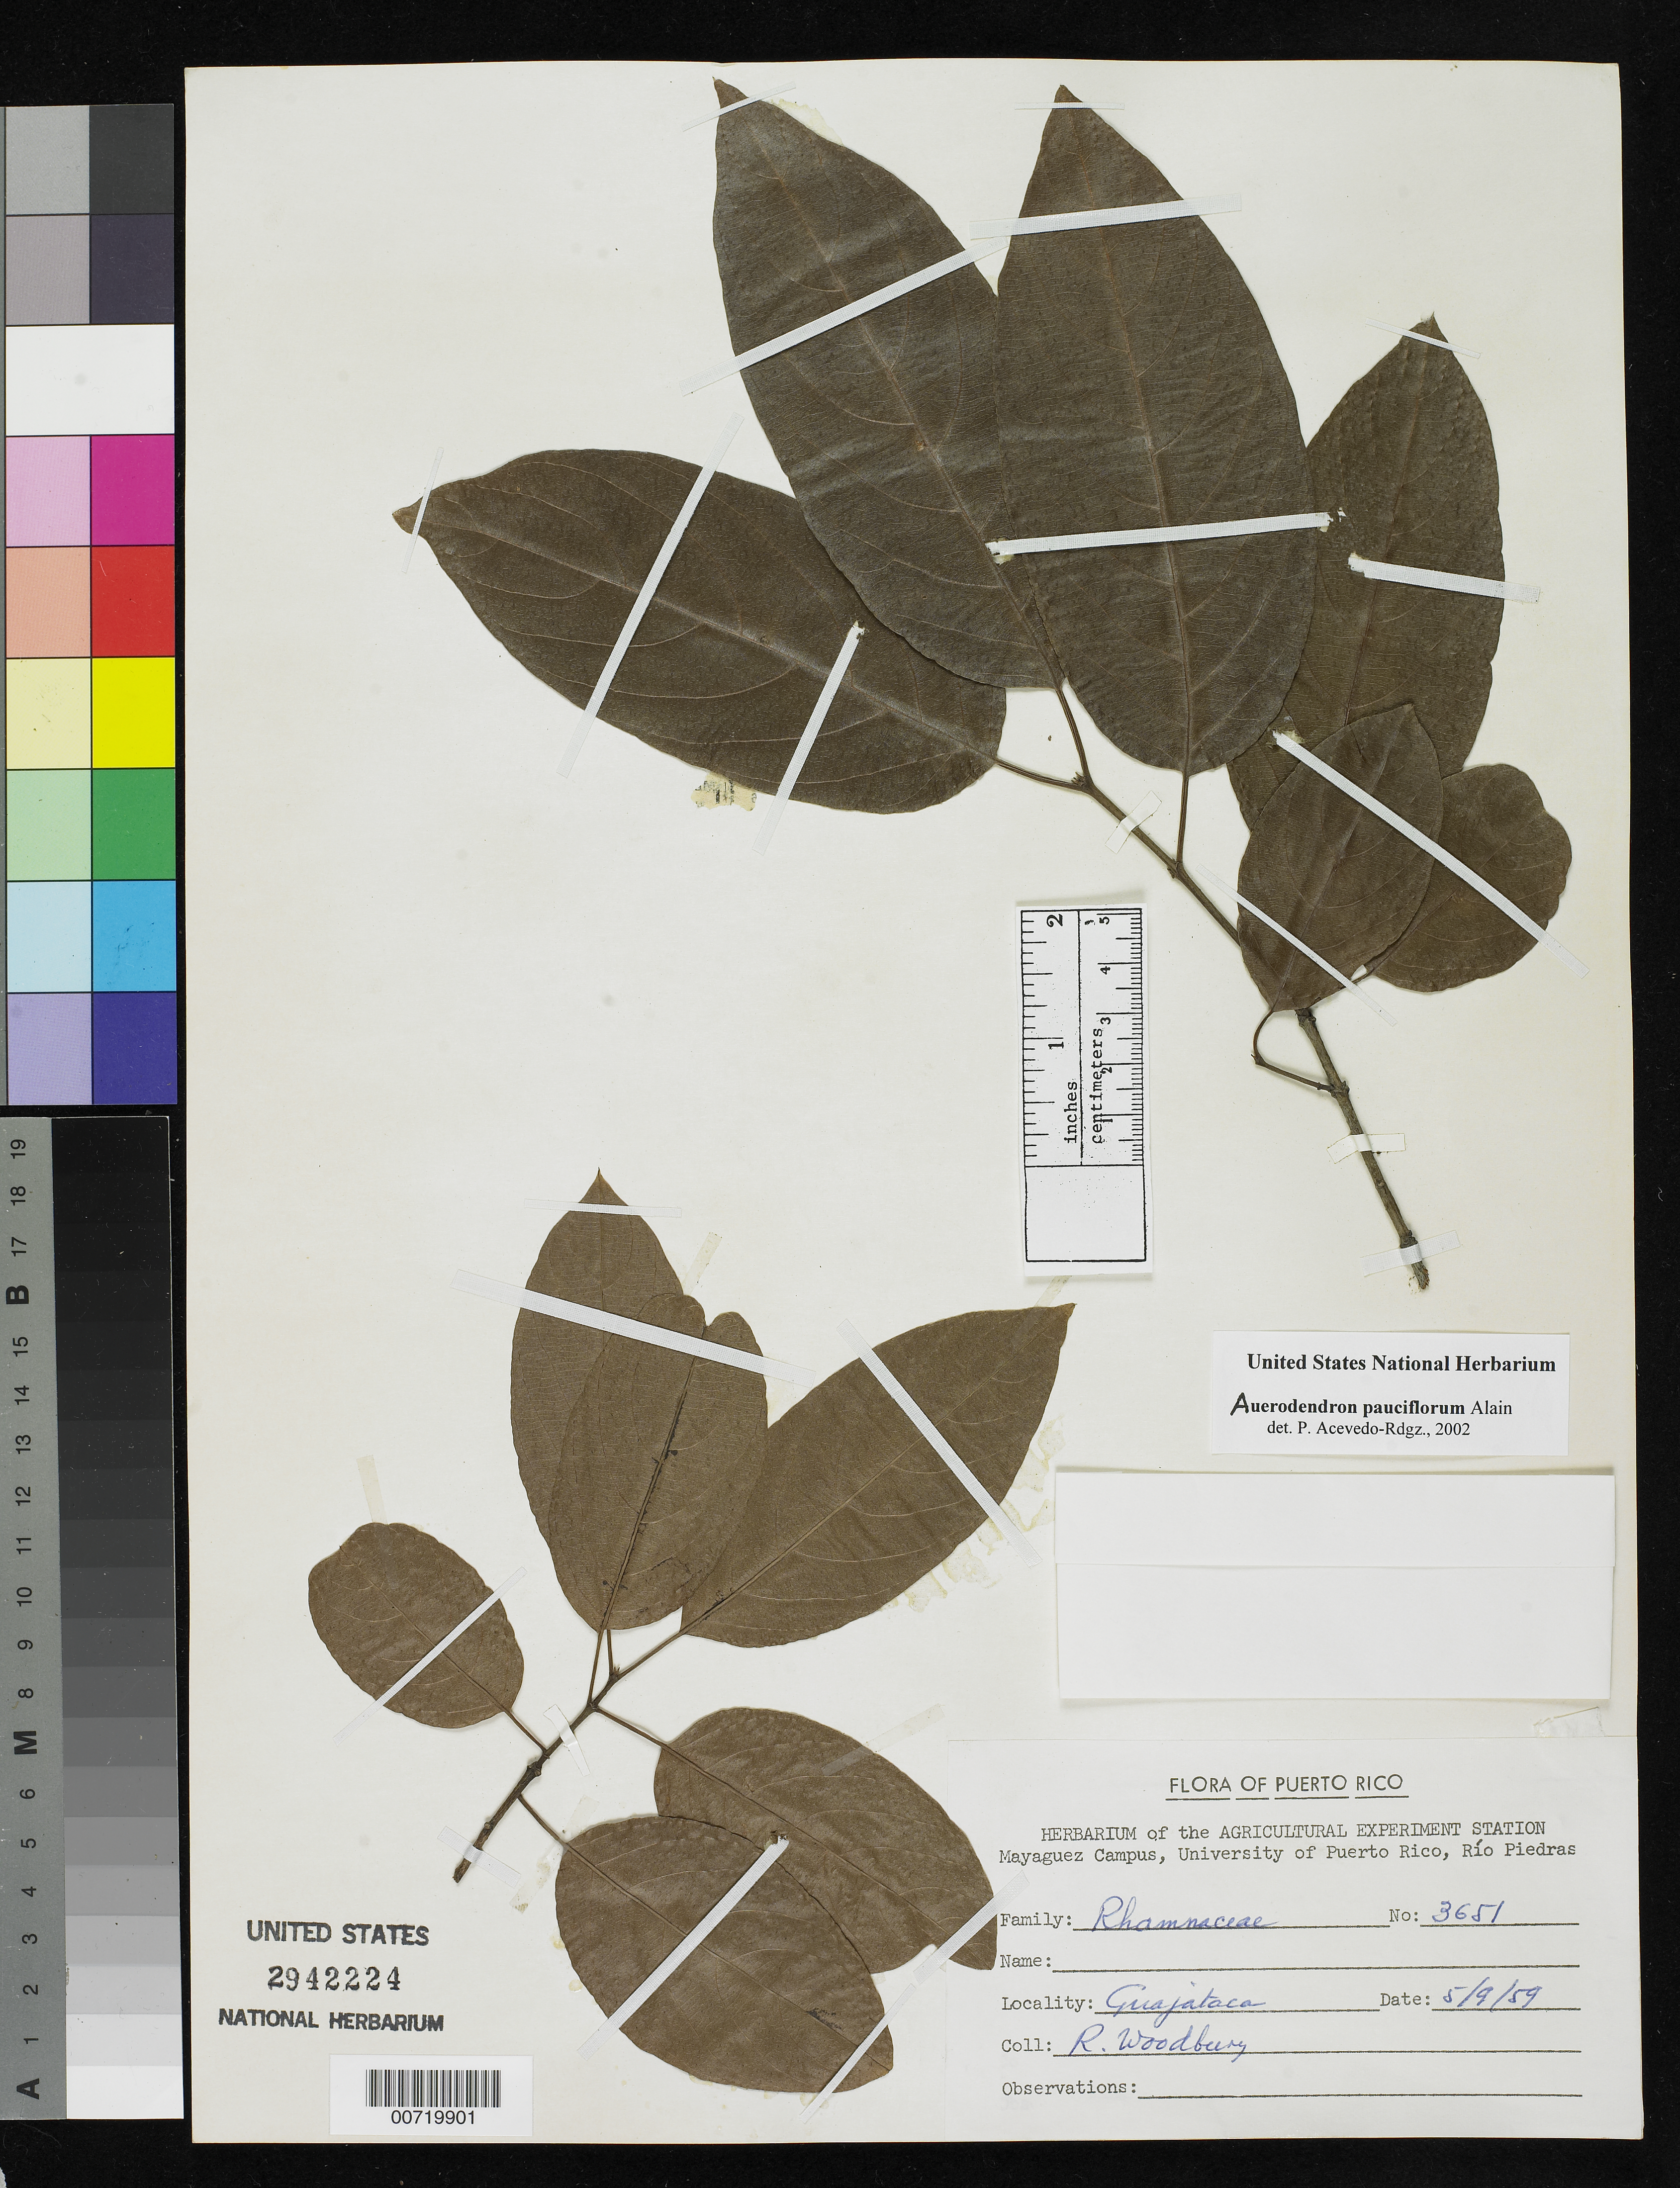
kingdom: Plantae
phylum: Tracheophyta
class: Magnoliopsida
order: Rosales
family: Rhamnaceae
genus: Auerodendron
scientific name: Auerodendron pauciflorum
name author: Alain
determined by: Acevedo-Rodríguez, P., (BOT), Smithsonian Institution - National Museum of Natural History (UNITED STATES)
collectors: R. O. Woodbury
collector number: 3651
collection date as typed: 09 May 1959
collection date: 1959-05-09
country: Puerto Rico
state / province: Quebradillas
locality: Guajataca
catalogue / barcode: US 2942224